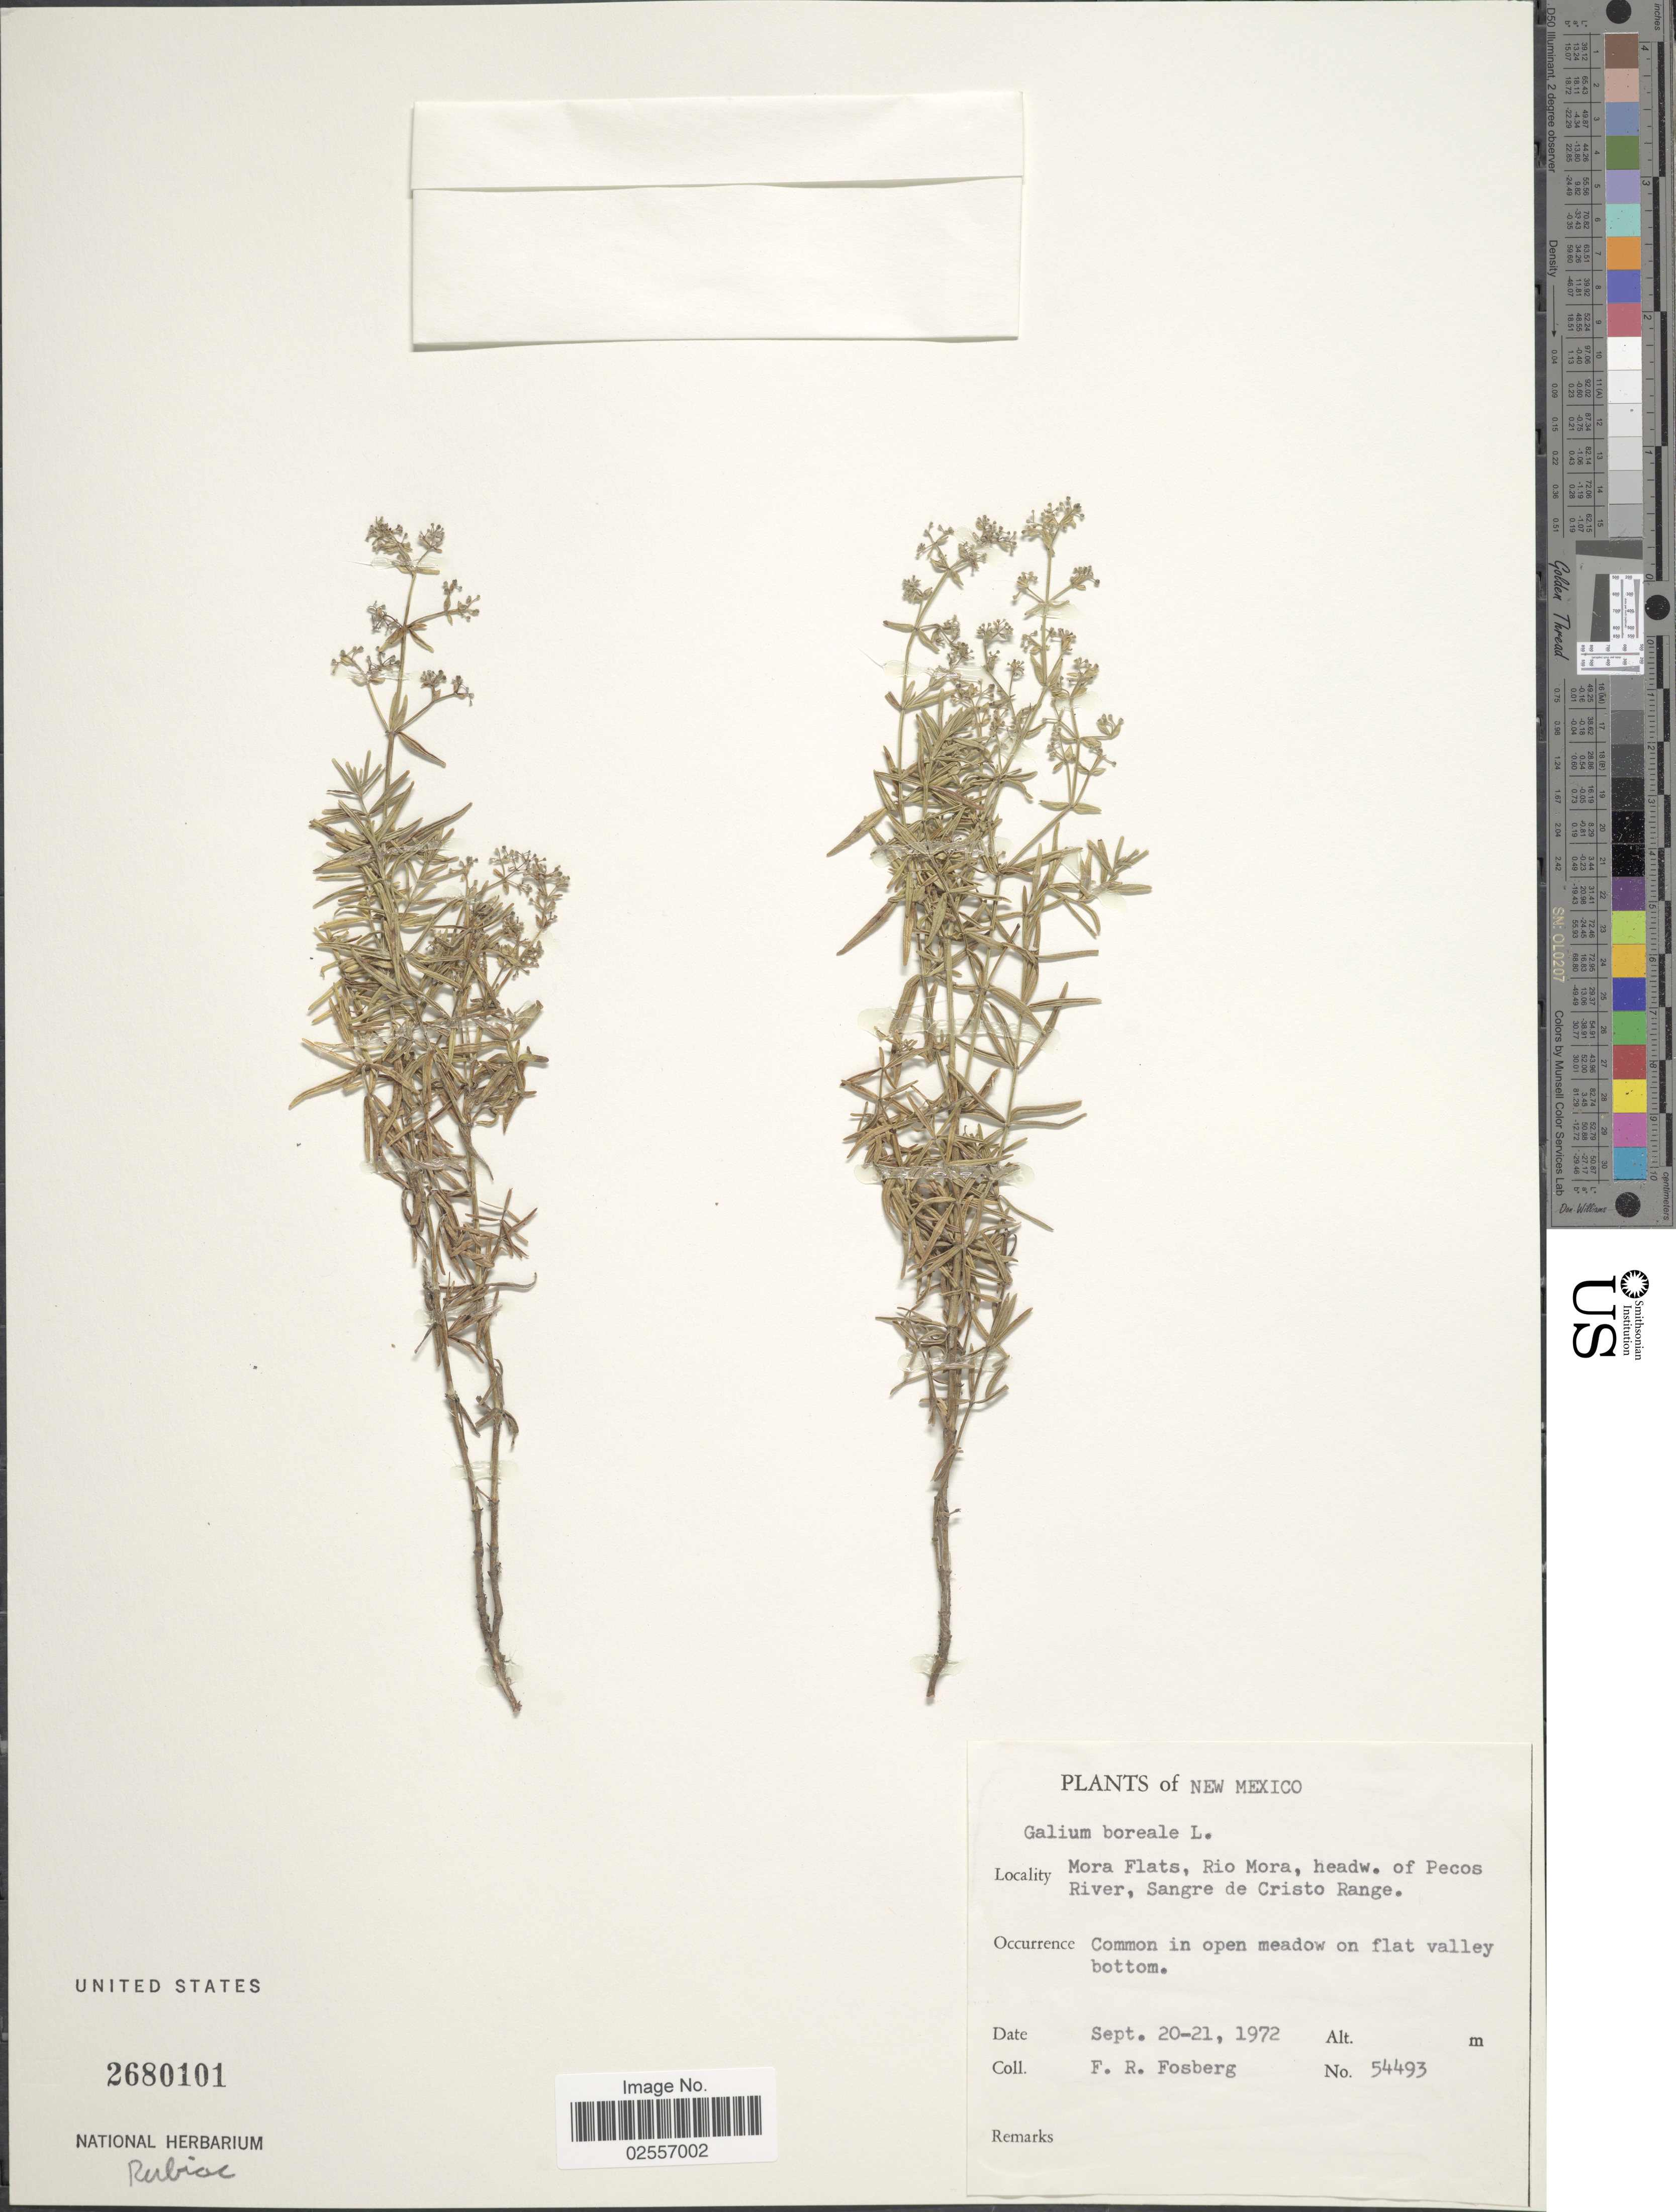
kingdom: Plantae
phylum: Tracheophyta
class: Magnoliopsida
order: Gentianales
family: Rubiaceae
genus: Galium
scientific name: Galium boreale L.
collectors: F. R. Fosberg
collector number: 54493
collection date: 1972-09-20/1972-09-21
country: United States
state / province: New Mexico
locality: Mora Flats, Rio Mora, headw. of Pecos River, Sangre de Cristo Range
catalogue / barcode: US 2680101